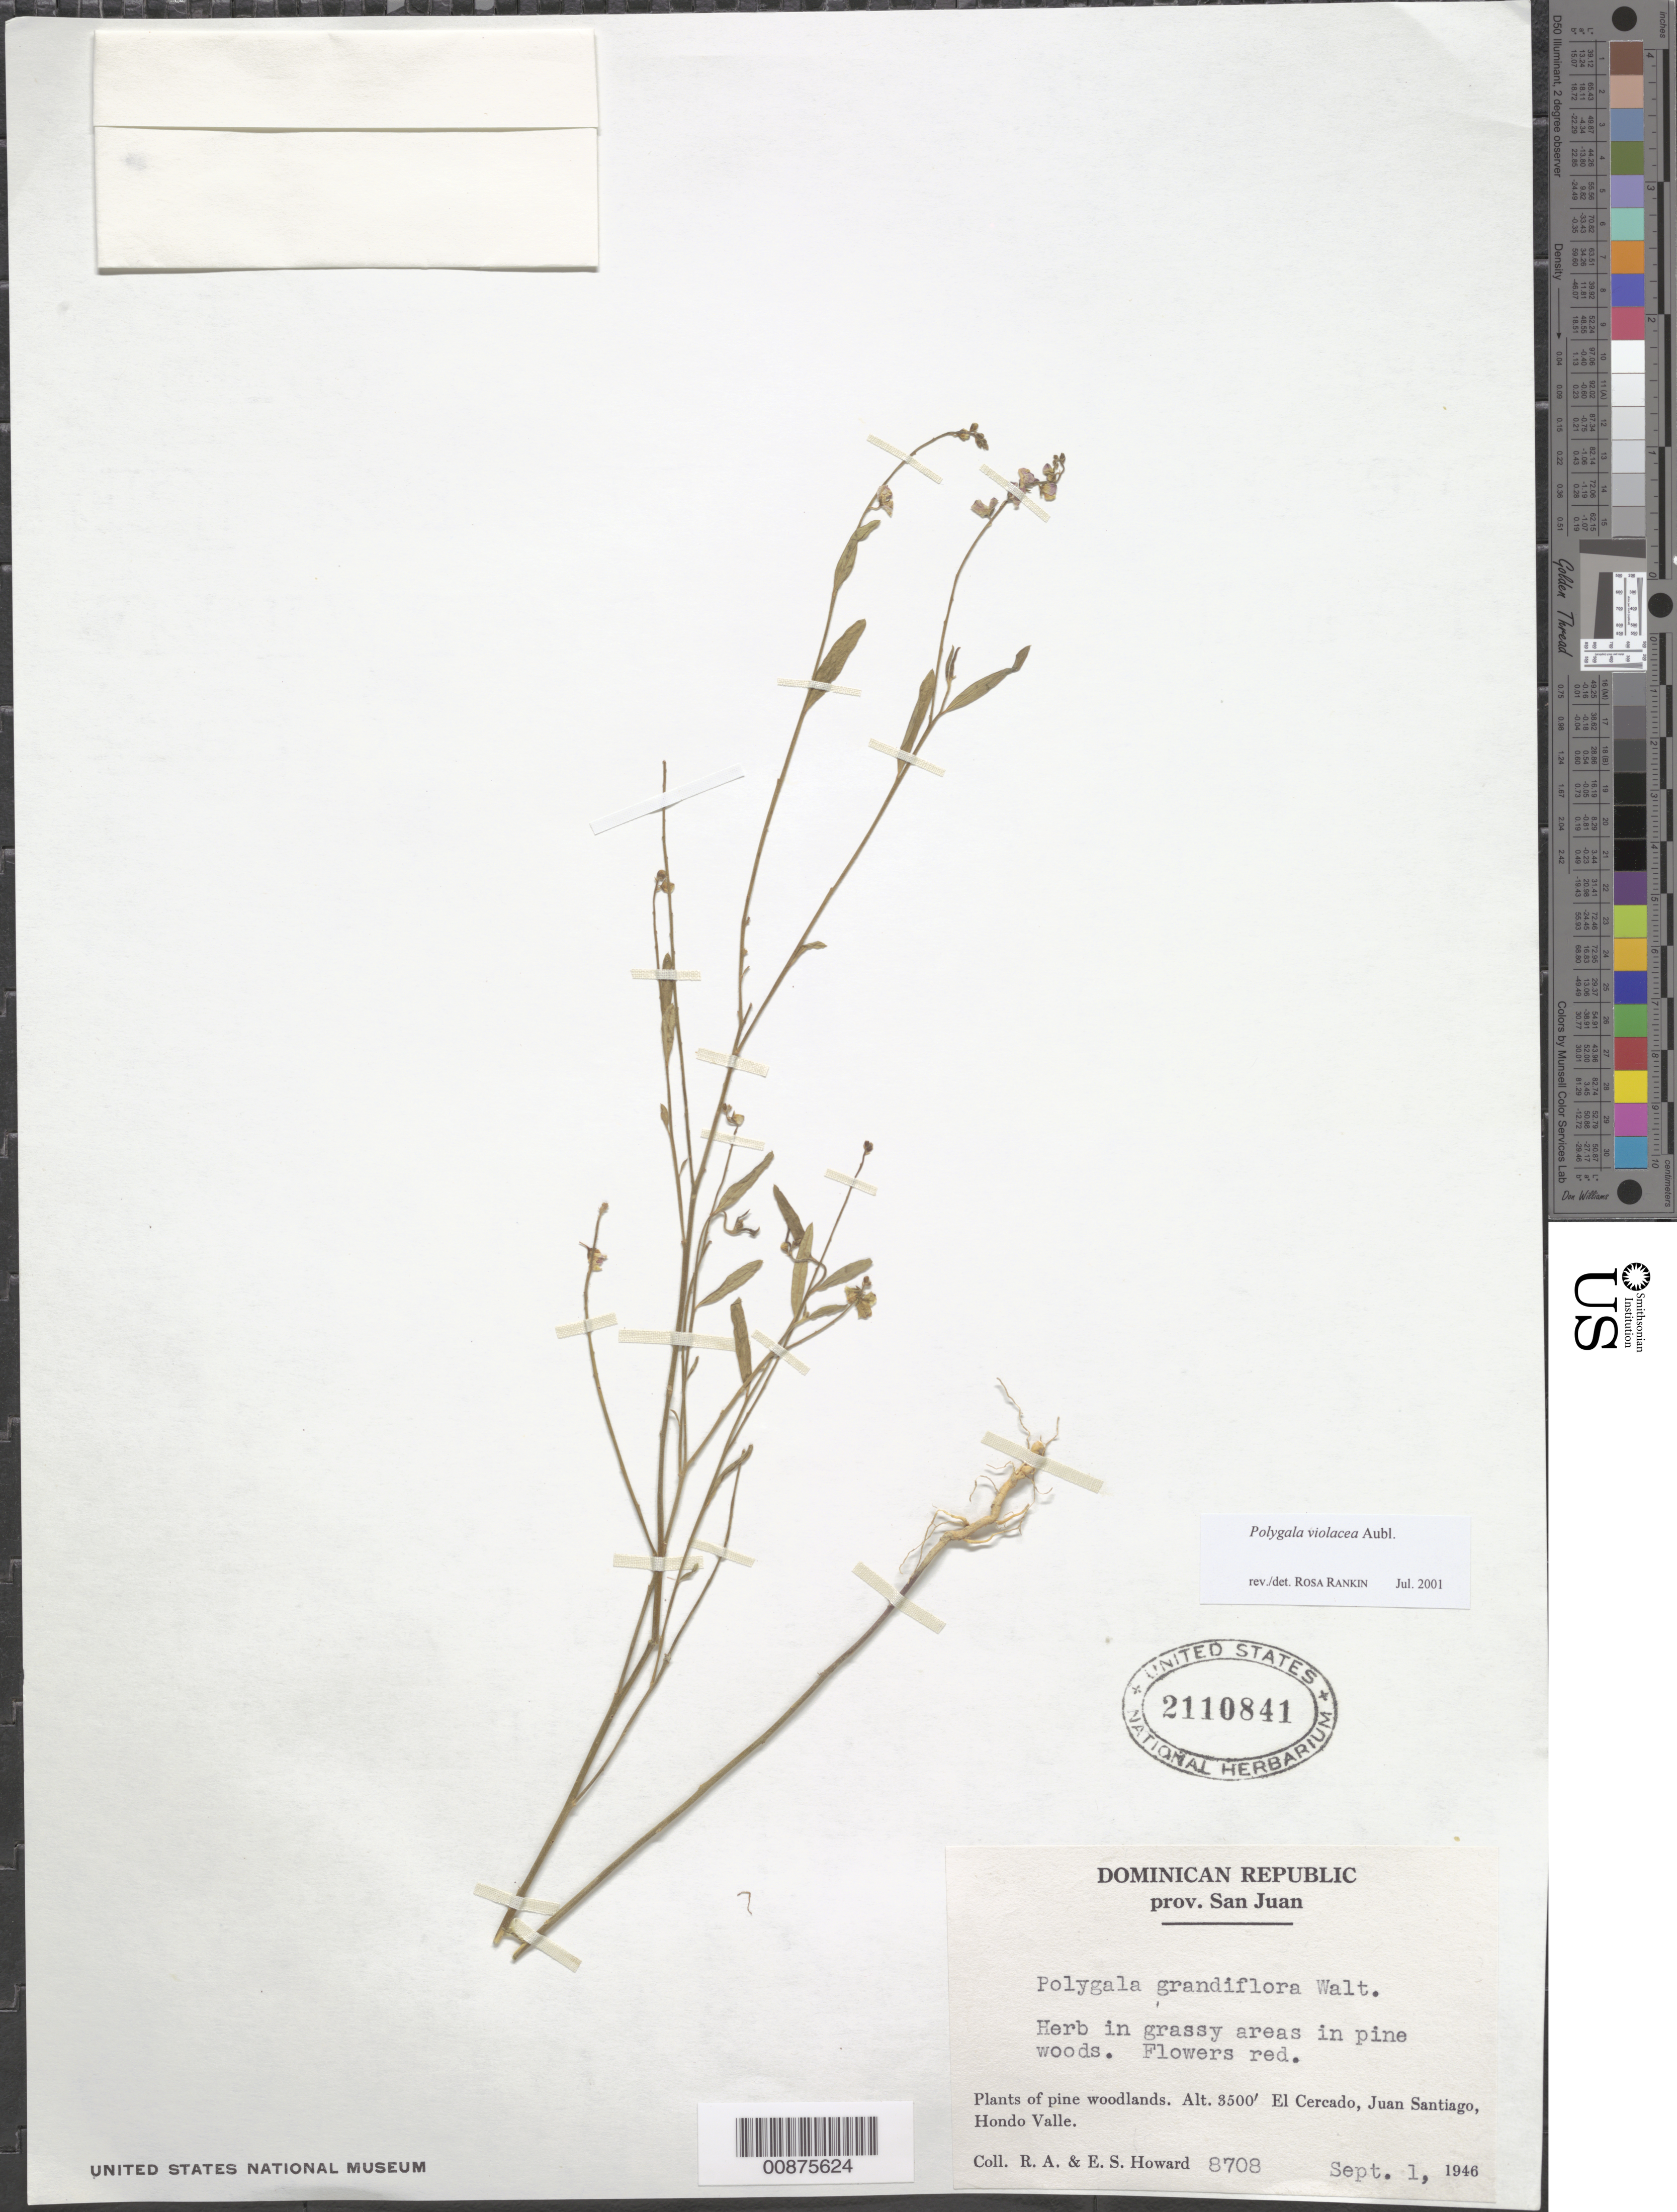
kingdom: Plantae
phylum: Tracheophyta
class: Magnoliopsida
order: Fabales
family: Polygalaceae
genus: Asemeia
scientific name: Asemeia violacea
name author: (Aubl.) J.F.B. Pastore & J.R. Abbott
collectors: R. A. Howard & E. S. Howard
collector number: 8708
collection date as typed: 01 Sep 1946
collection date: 1946-09-01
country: Dominican Republic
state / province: San Juan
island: Hispaniola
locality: El Cercado, Juan Santiago, Hondo Valle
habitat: In grassy areas in pine woods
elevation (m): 1067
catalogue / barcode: US 2110841